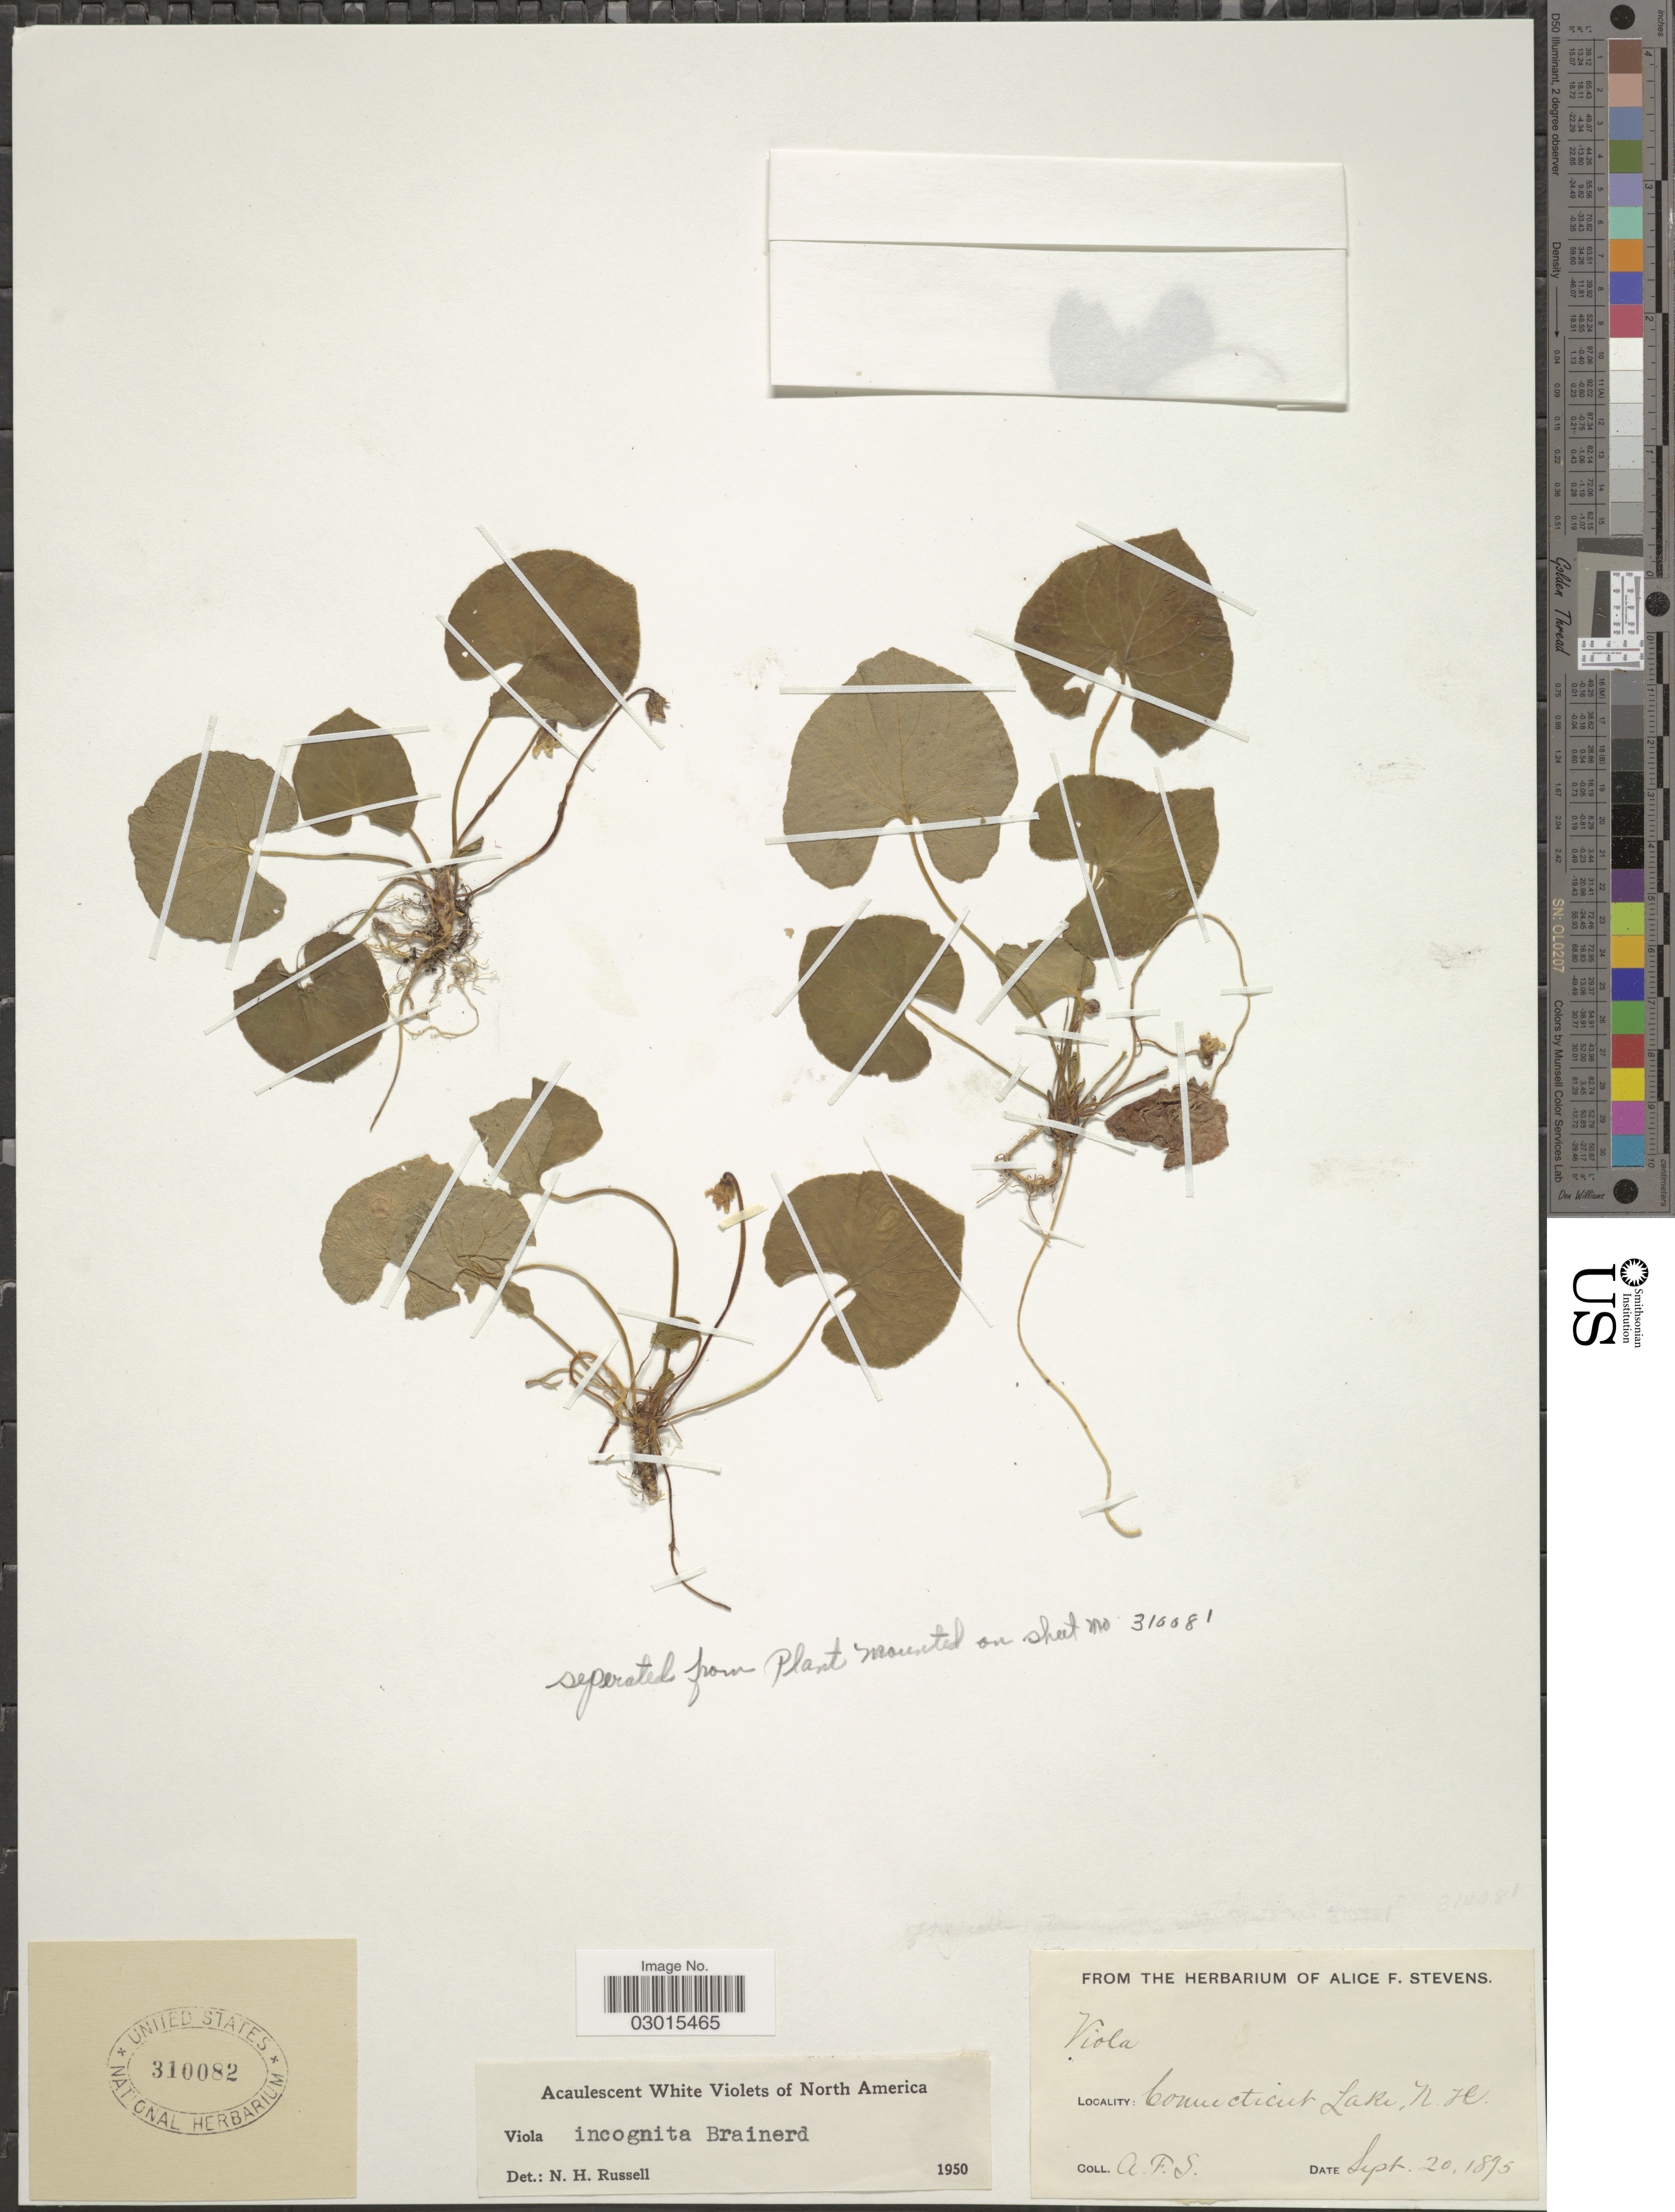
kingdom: Plantae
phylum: Tracheophyta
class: Magnoliopsida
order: Malpighiales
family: Violaceae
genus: Viola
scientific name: Viola incognita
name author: Brainerd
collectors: A. Stevens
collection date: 1895-09-20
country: United States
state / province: New Hampshire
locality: Connecticut Lake, N. H.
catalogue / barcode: US 310082